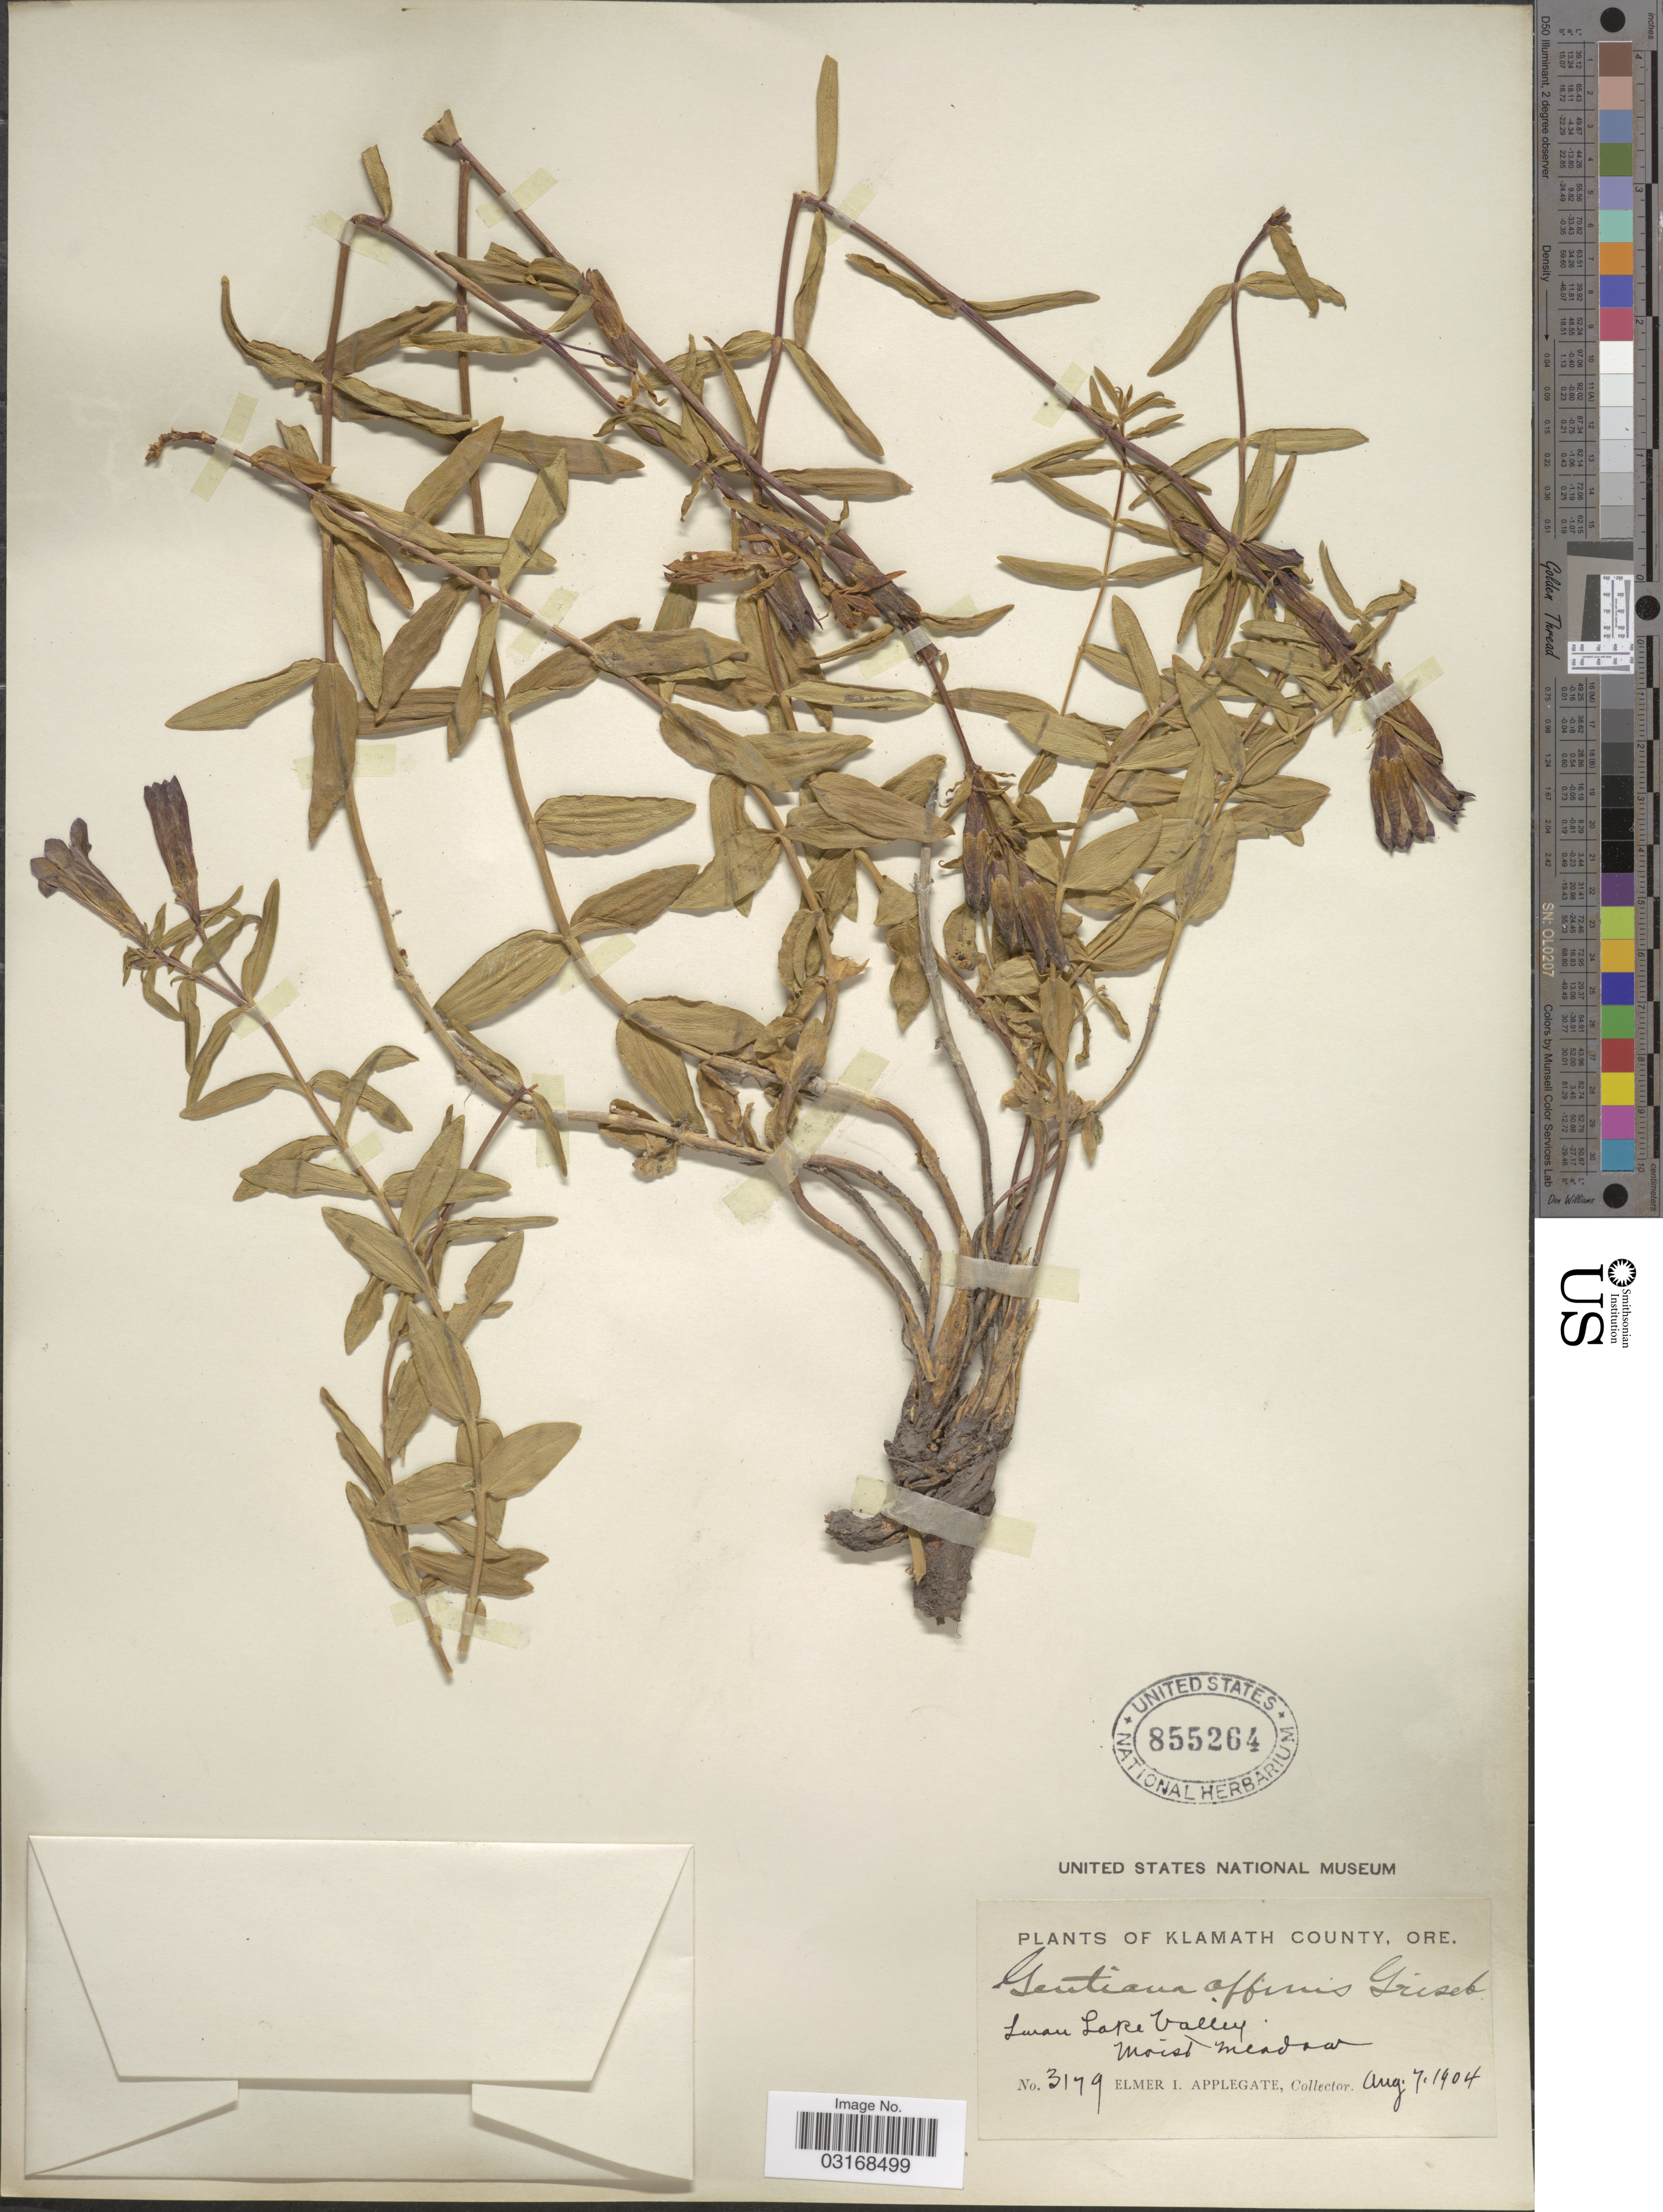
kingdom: Plantae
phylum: Tracheophyta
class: Magnoliopsida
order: Gentianales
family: Gentianaceae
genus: Gentiana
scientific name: Gentiana affinis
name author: Griseb.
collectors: E. I. Applegate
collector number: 3179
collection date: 1904-08-07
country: United States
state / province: Oregon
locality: Klamath County. Swan Lake Valley.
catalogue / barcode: US 855264